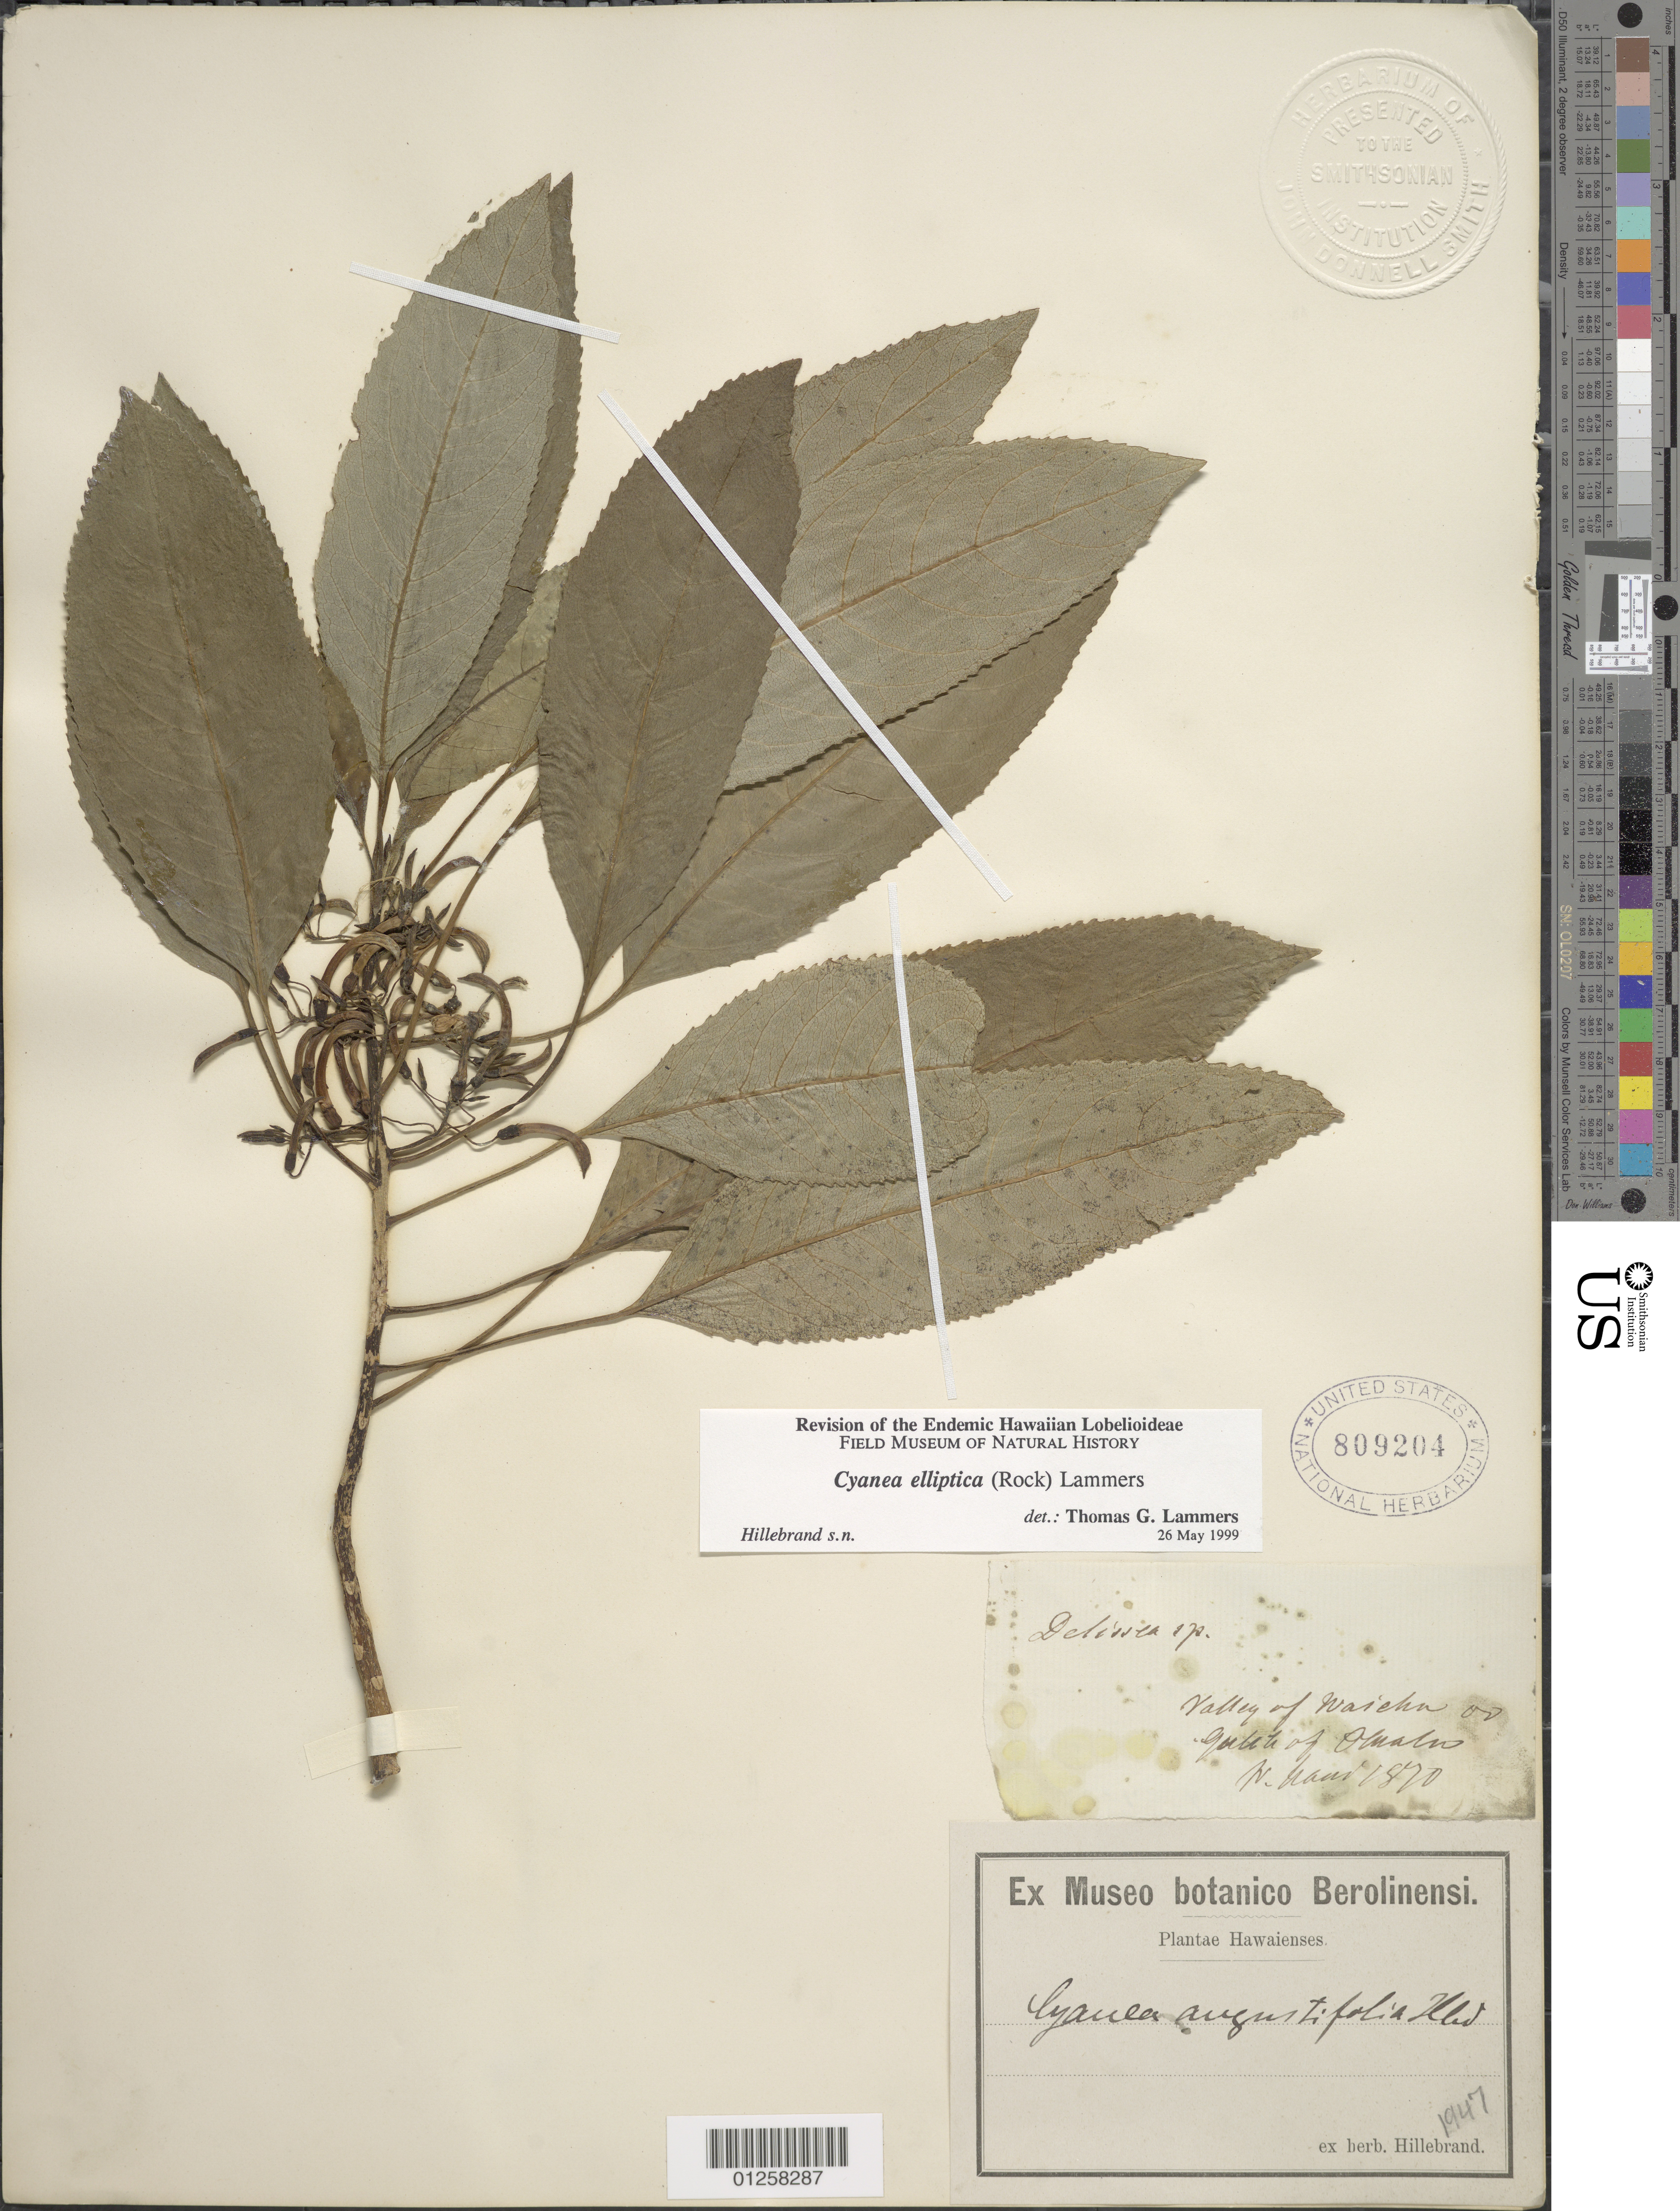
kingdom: Plantae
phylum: Tracheophyta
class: Magnoliopsida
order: Asterales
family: Campanulaceae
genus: Cyanea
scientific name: Cyanea elliptica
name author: (Rock) Lammers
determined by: Lammers, T. G.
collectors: W. Hillebrand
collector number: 1947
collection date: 1870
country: United States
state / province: Hawaii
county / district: Maui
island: Maui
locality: West Maui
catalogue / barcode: US 809204